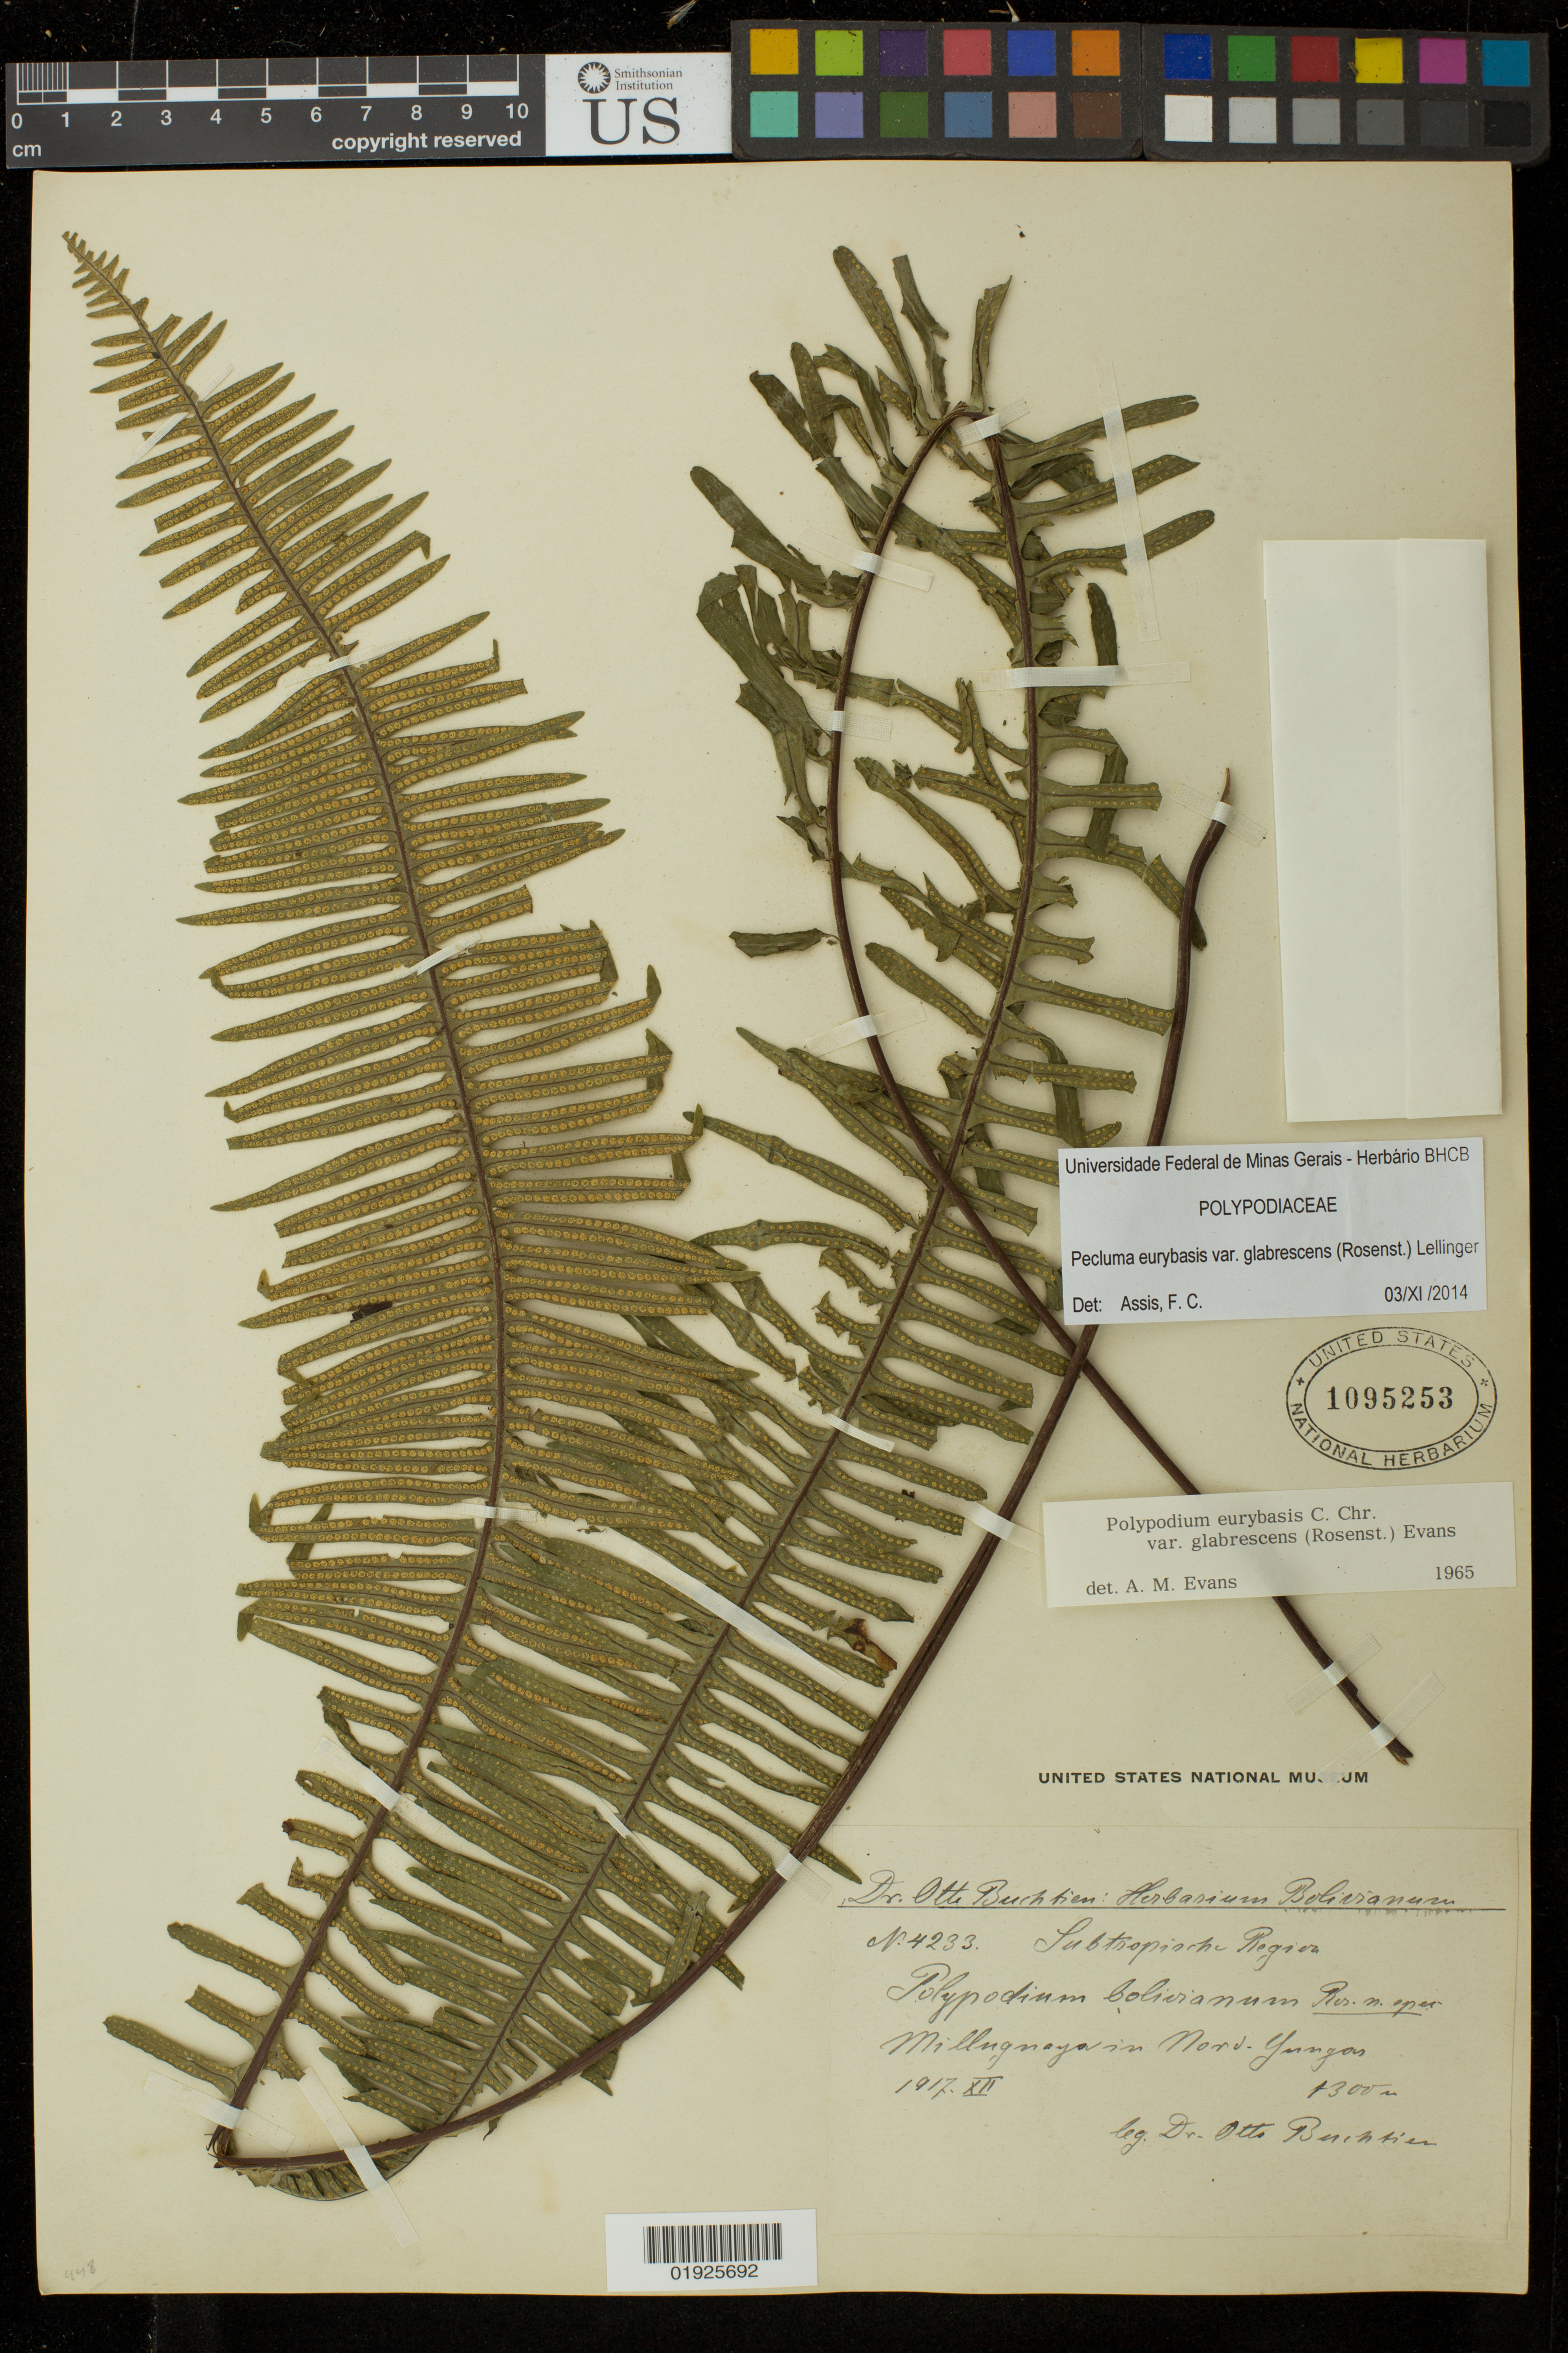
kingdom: Plantae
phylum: Tracheophyta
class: Polypodiopsida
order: Polypodiales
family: Polypodiaceae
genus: Pecluma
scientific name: Pecluma eurybasis var. glabrescens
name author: (Rosenst.) Lellinger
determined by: Assis, F. C.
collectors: O. Buchtien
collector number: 4233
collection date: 1917-11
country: Bolivia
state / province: La Páz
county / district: Nor Yungas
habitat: Subtropical region.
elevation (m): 1300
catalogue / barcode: US 1095253